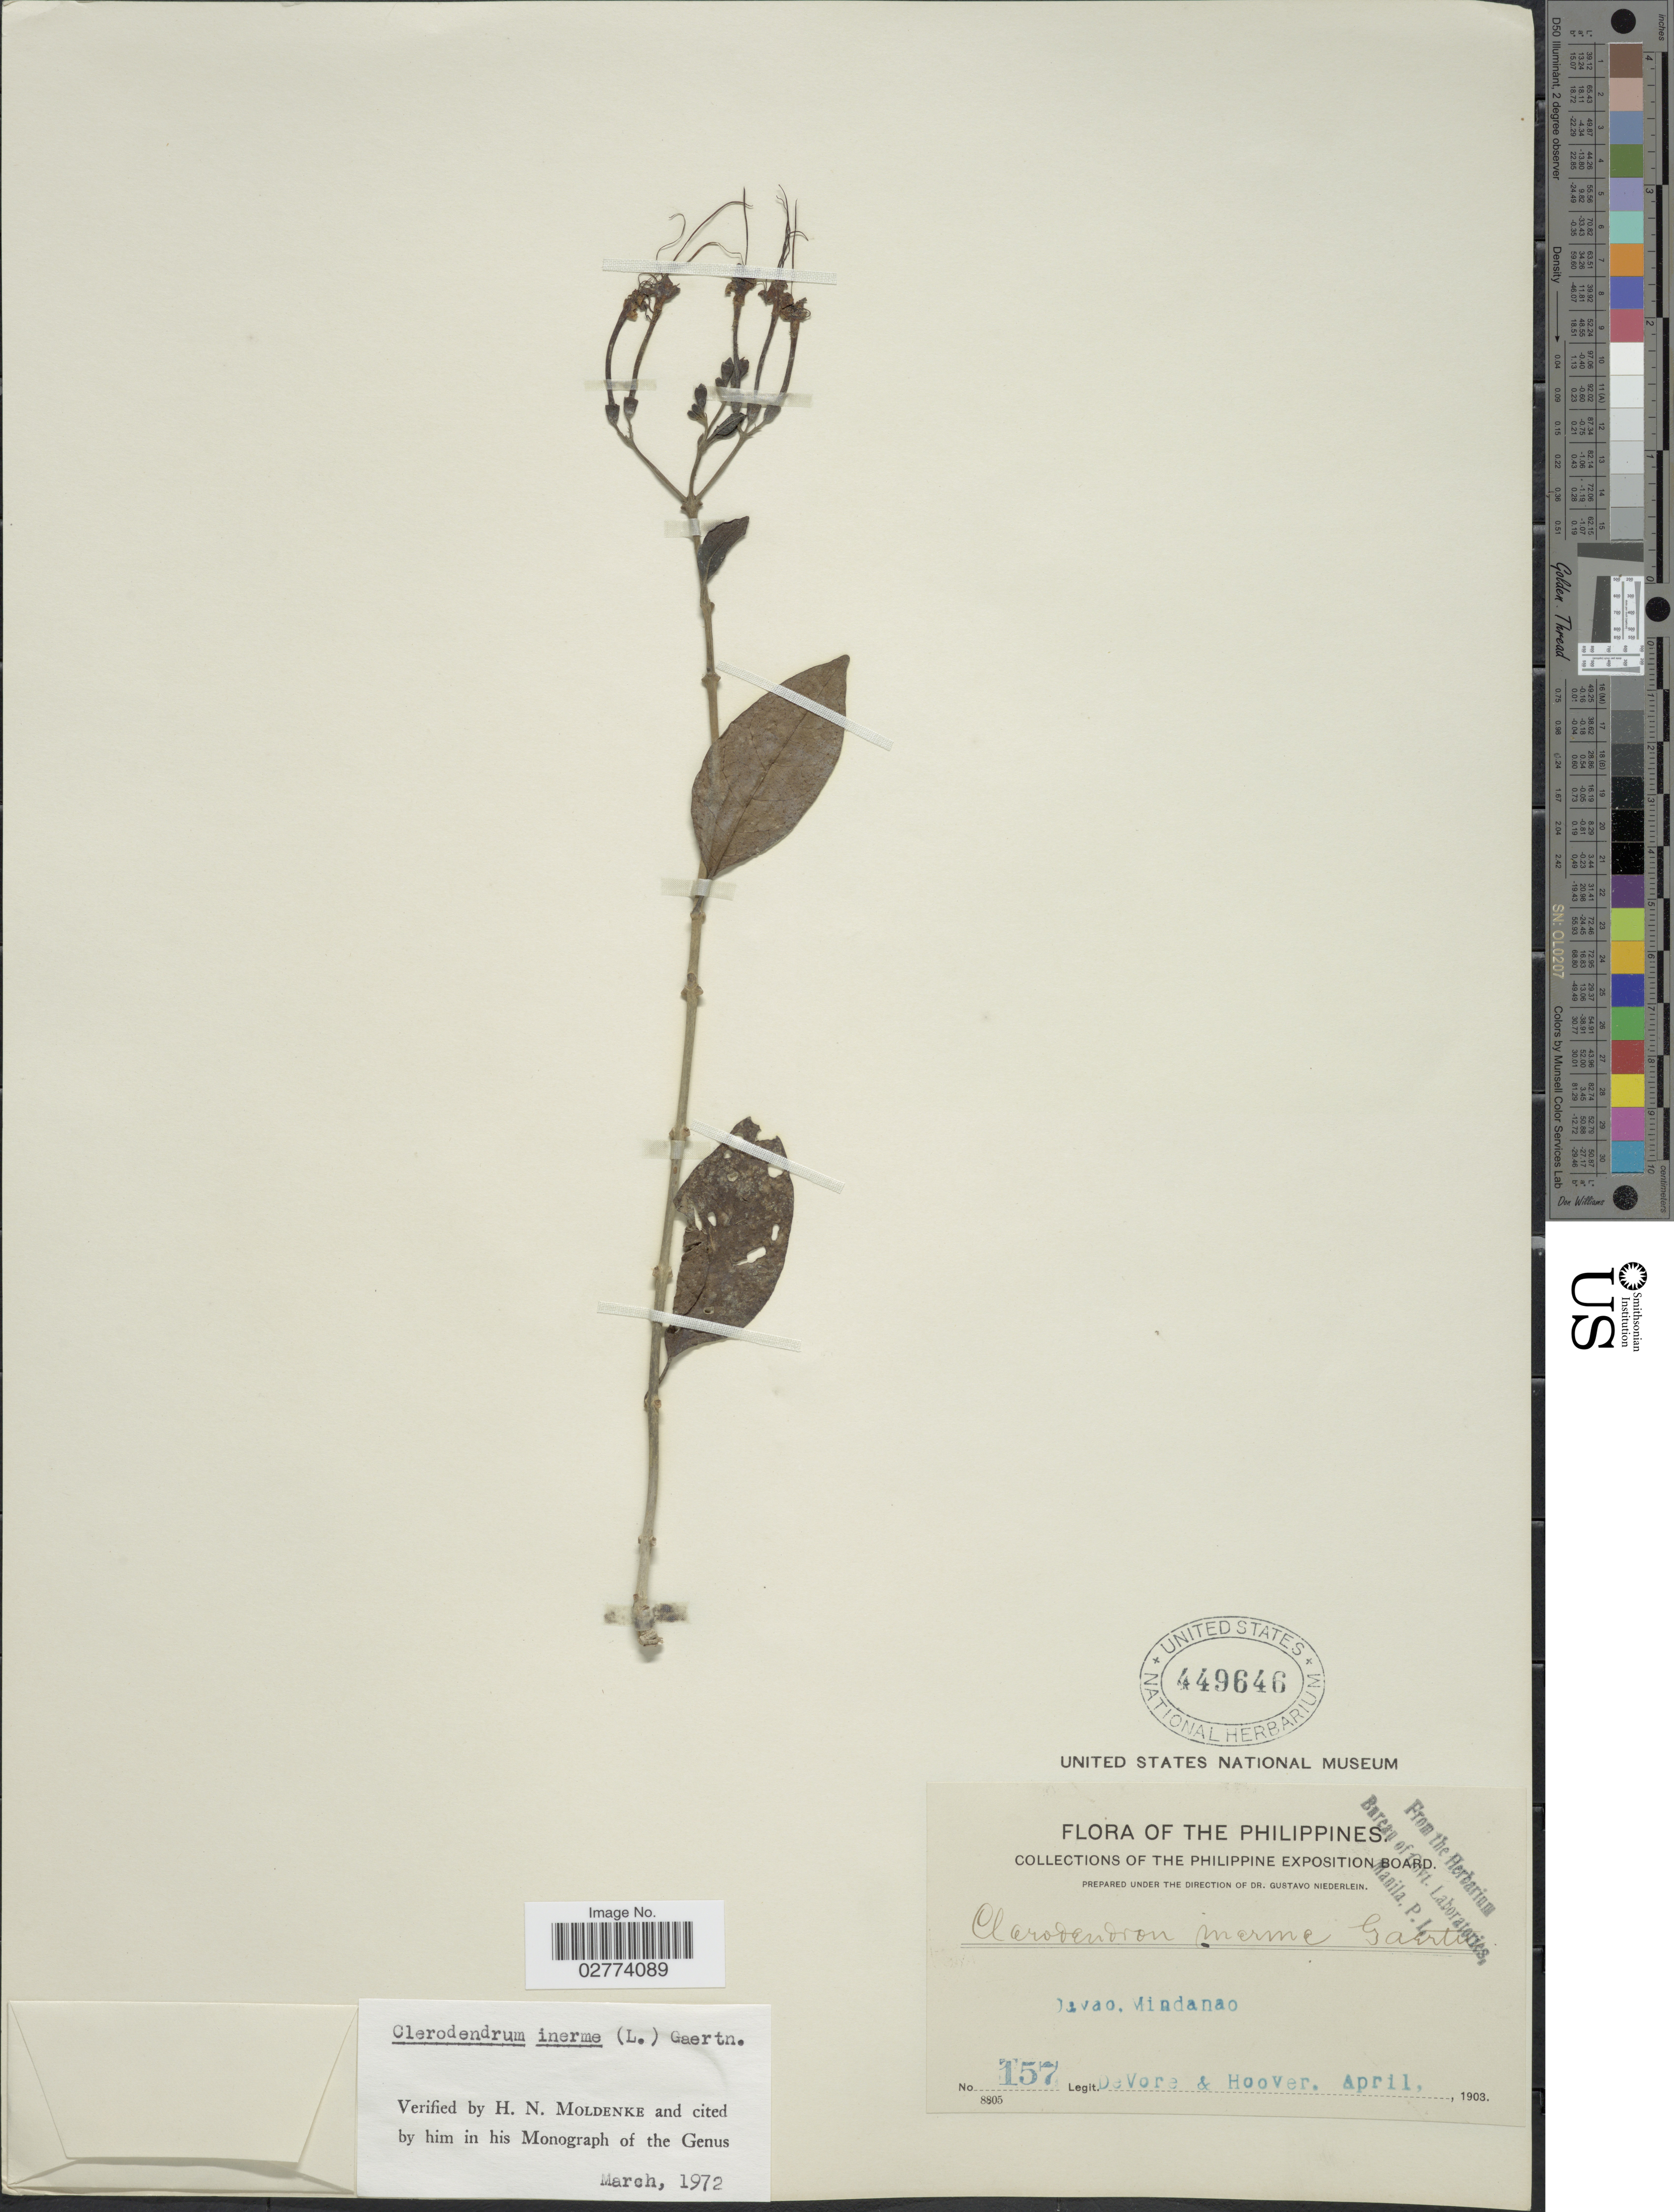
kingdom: Plantae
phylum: Tracheophyta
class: Magnoliopsida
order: Lamiales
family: Lamiaceae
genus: Clerodendrum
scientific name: Clerodendrum inerme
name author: (L.) Gaertn.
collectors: B. F. DeVore & -- Hoover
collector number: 157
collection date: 1903-04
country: Philippines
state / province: Davao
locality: Mindanao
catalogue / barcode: US 449646